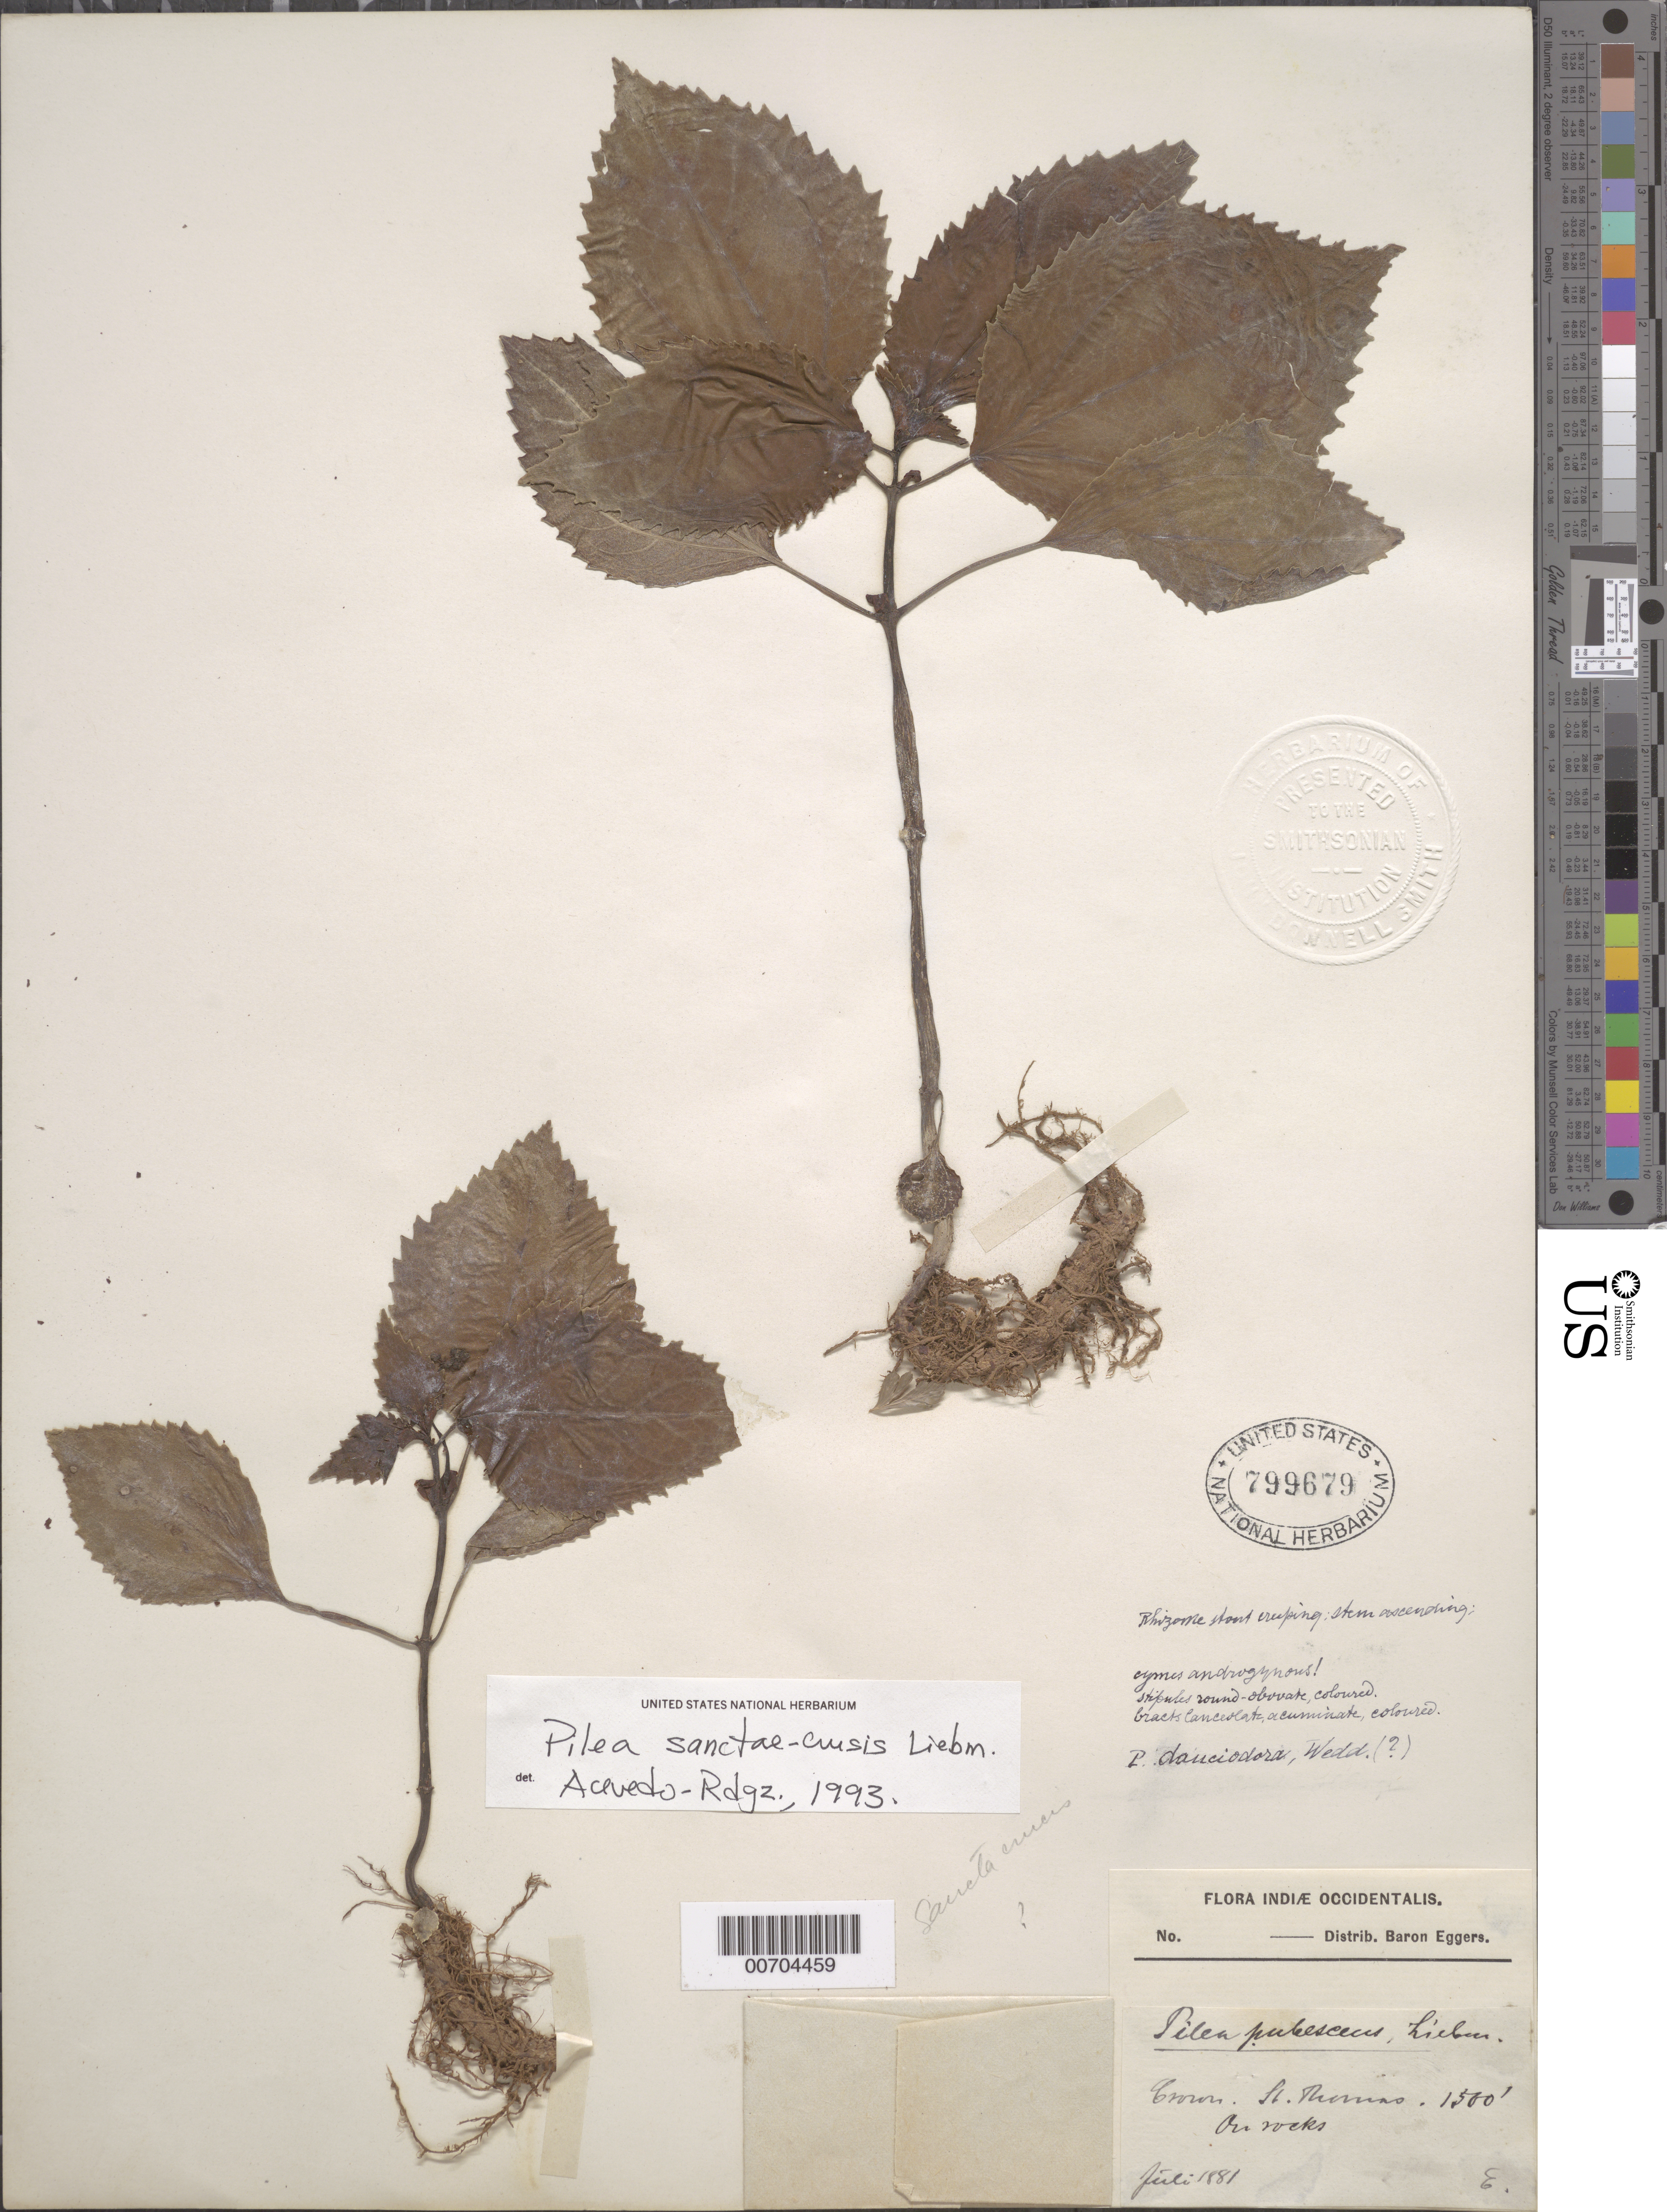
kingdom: Plantae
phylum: Tracheophyta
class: Magnoliopsida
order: Rosales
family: Urticaceae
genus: Pilea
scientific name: Pilea sanctae-crucis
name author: Liebm.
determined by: Acevedo-Rodríguez, P., (BOT), Smithsonian Institution - National Museum of Natural History (UNITED STATES)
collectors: H. F. A. von Eggers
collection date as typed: Jul 1881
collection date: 1881-07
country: U.S. Virgin Islands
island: St. Thomas Island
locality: Crown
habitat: On rocks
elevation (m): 457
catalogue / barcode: US 799679